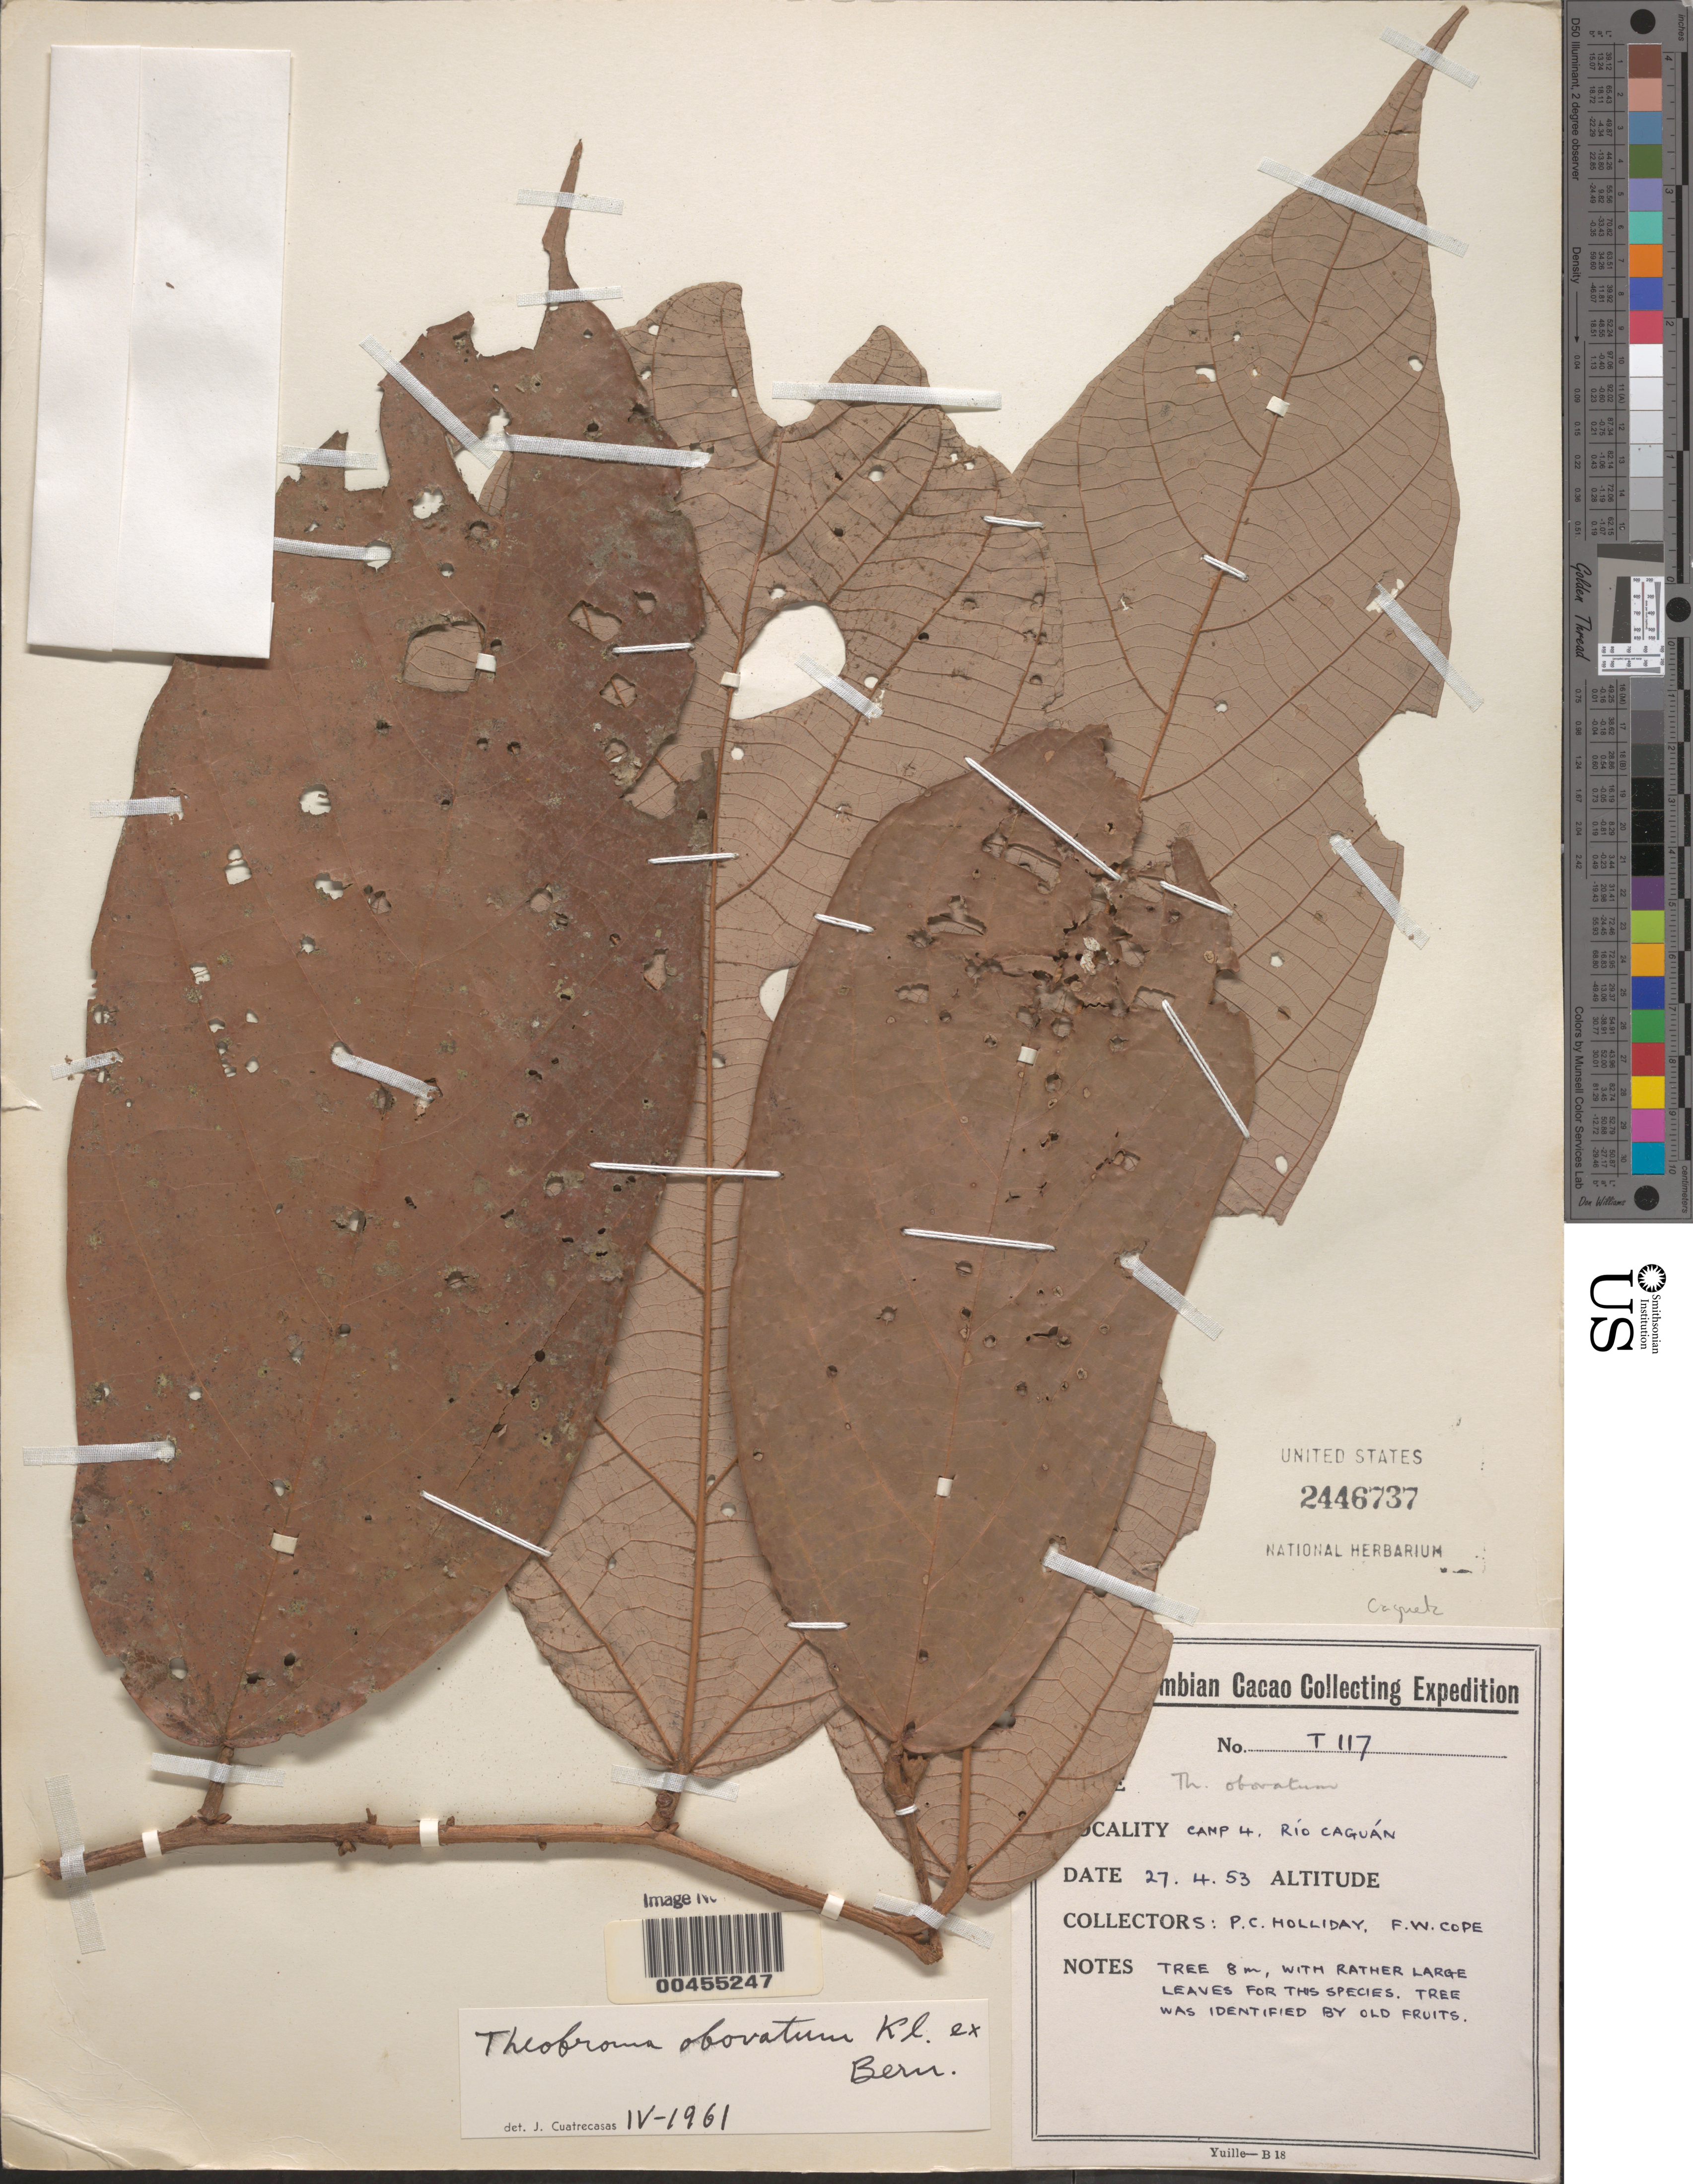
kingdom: Plantae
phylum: Tracheophyta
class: Magnoliopsida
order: Malvales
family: Malvaceae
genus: Theobroma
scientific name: Theobroma obovatum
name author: Klotzsch ex Bernoulli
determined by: Cuatrecasas, J.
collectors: P. C. Holliday & F. Cope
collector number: T117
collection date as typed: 27 Apr 1953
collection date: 1953-04-27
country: Colombia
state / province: Caquetá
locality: Camp 4, Río Caguán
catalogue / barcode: US 2446737